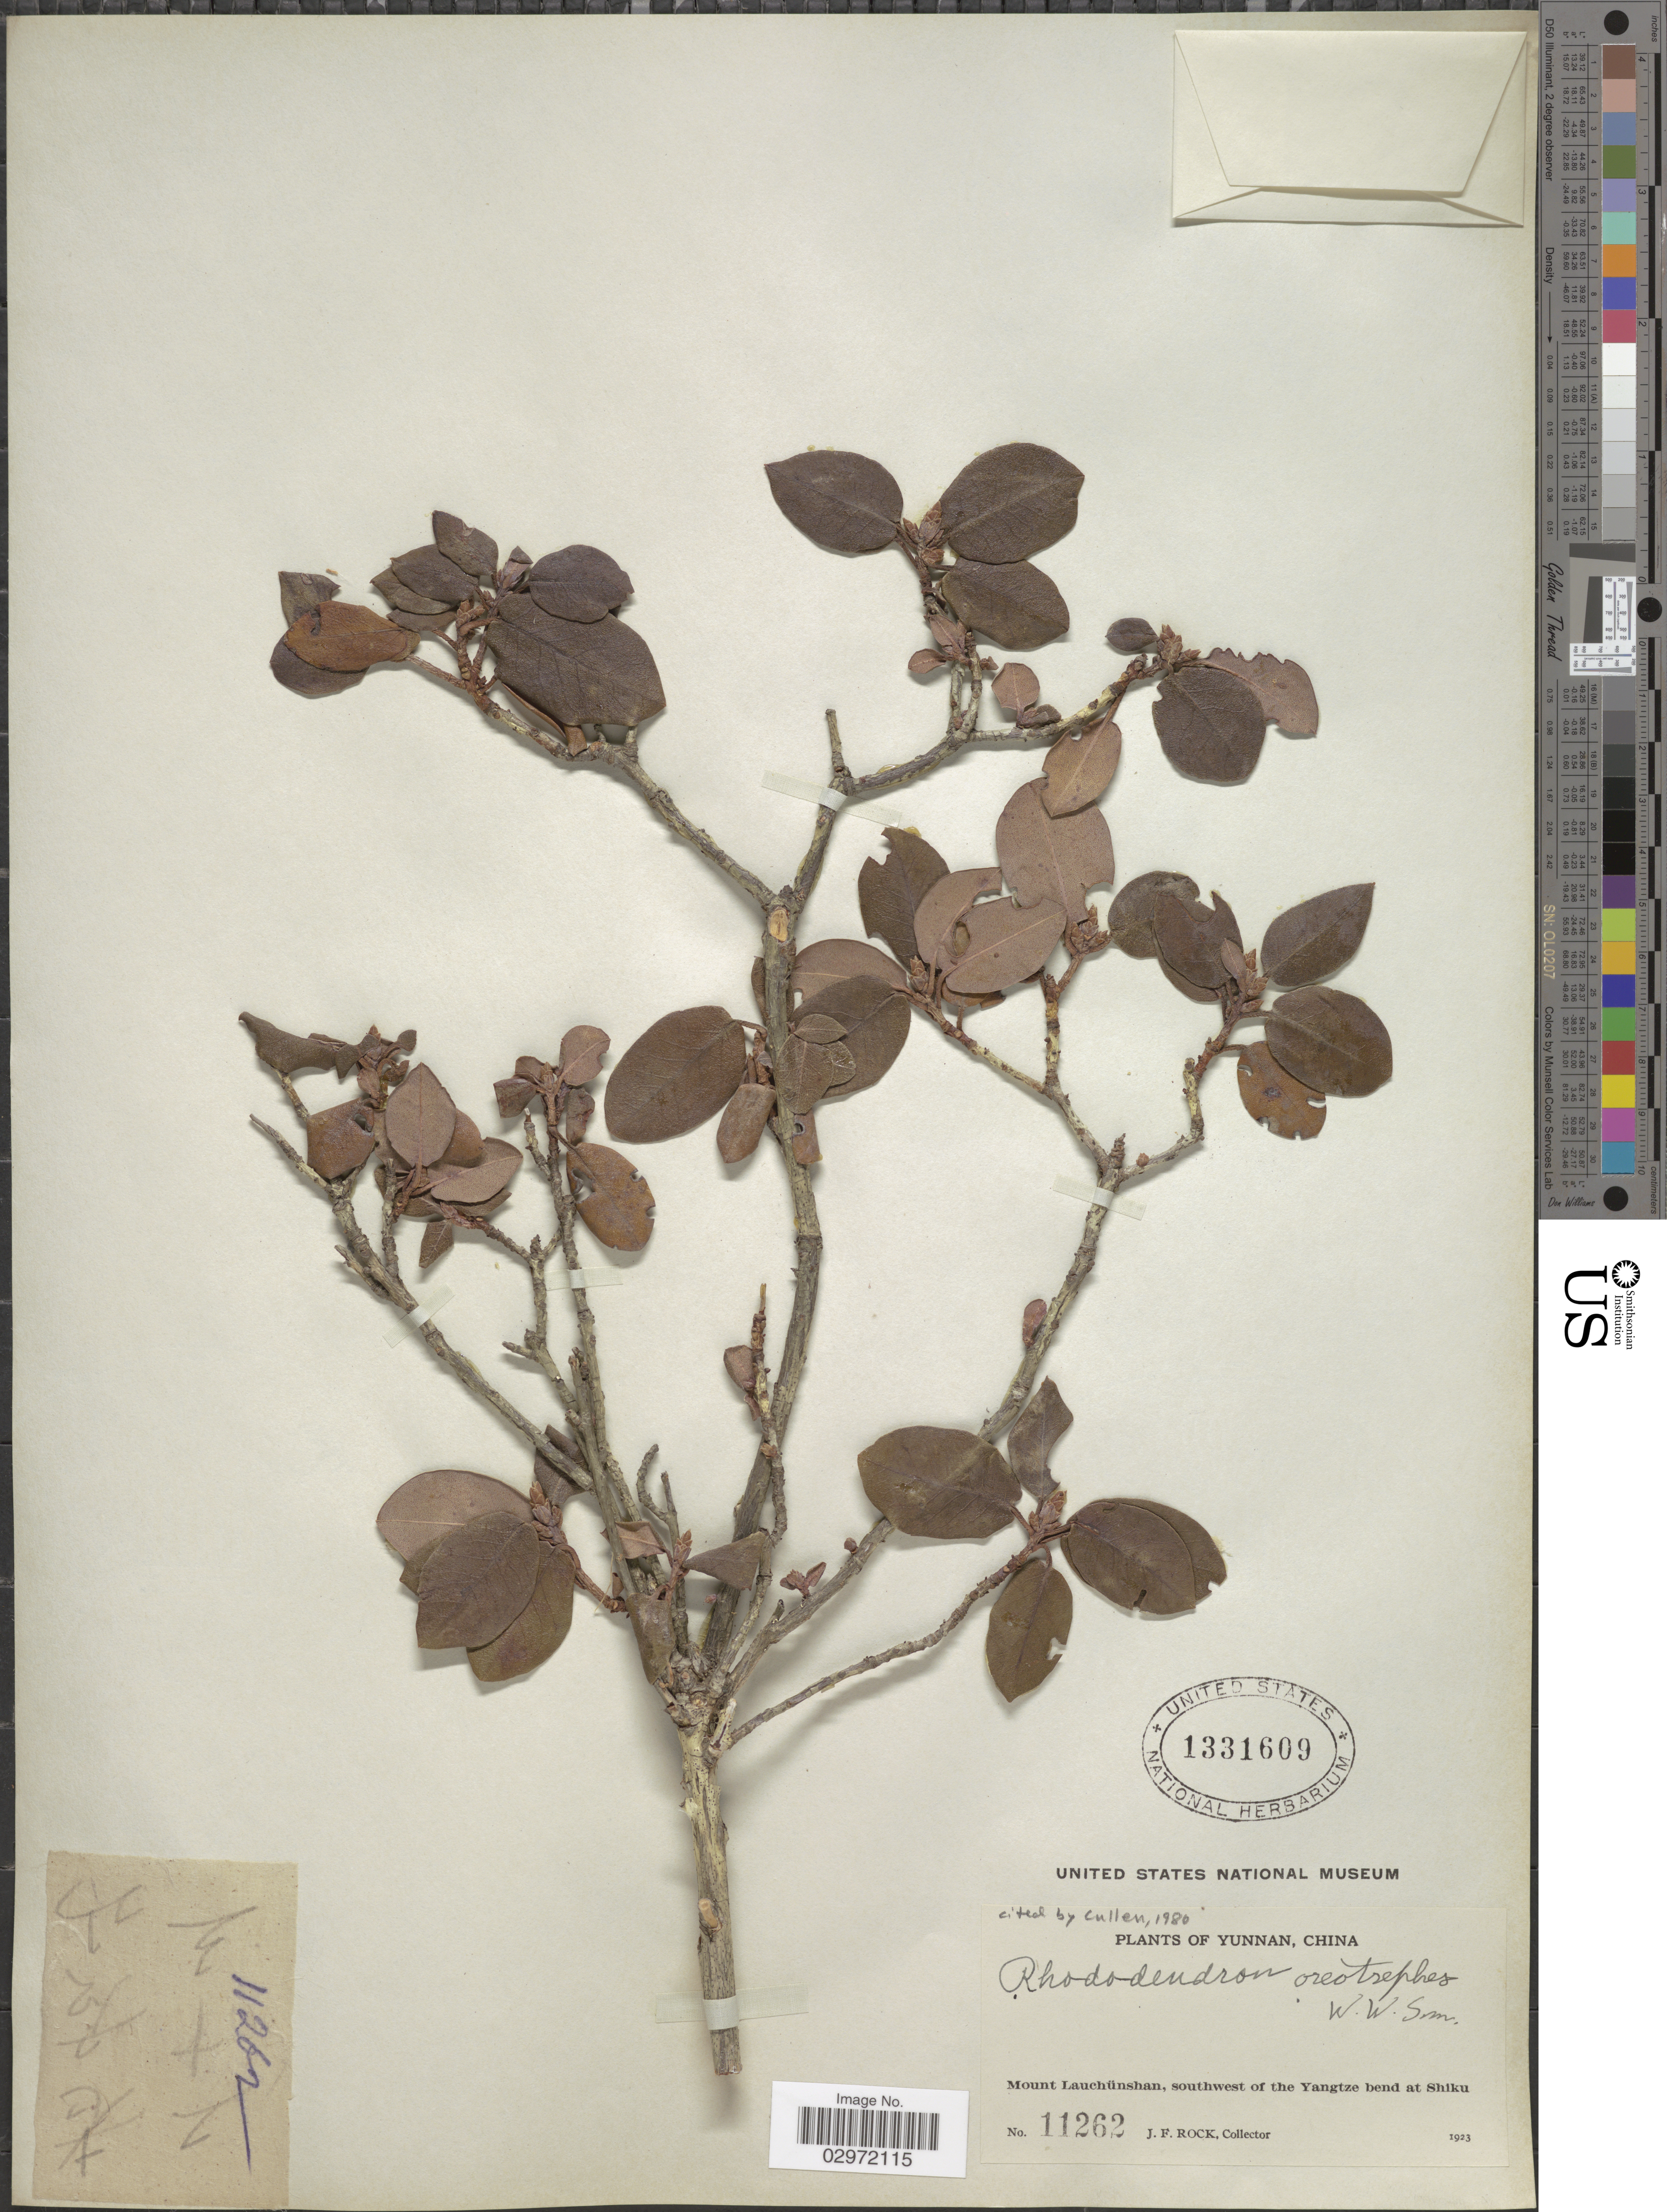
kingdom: Plantae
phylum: Tracheophyta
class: Magnoliopsida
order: Ericales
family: Ericaceae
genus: Rhododendron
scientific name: Rhododendron oreotrephes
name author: W.W. Sm.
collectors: J. Rock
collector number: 11262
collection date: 1923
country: China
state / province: Yunnan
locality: Mount Lauchünshan, southwest of the Yangtze bend at Shiku.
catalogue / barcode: US 1331609